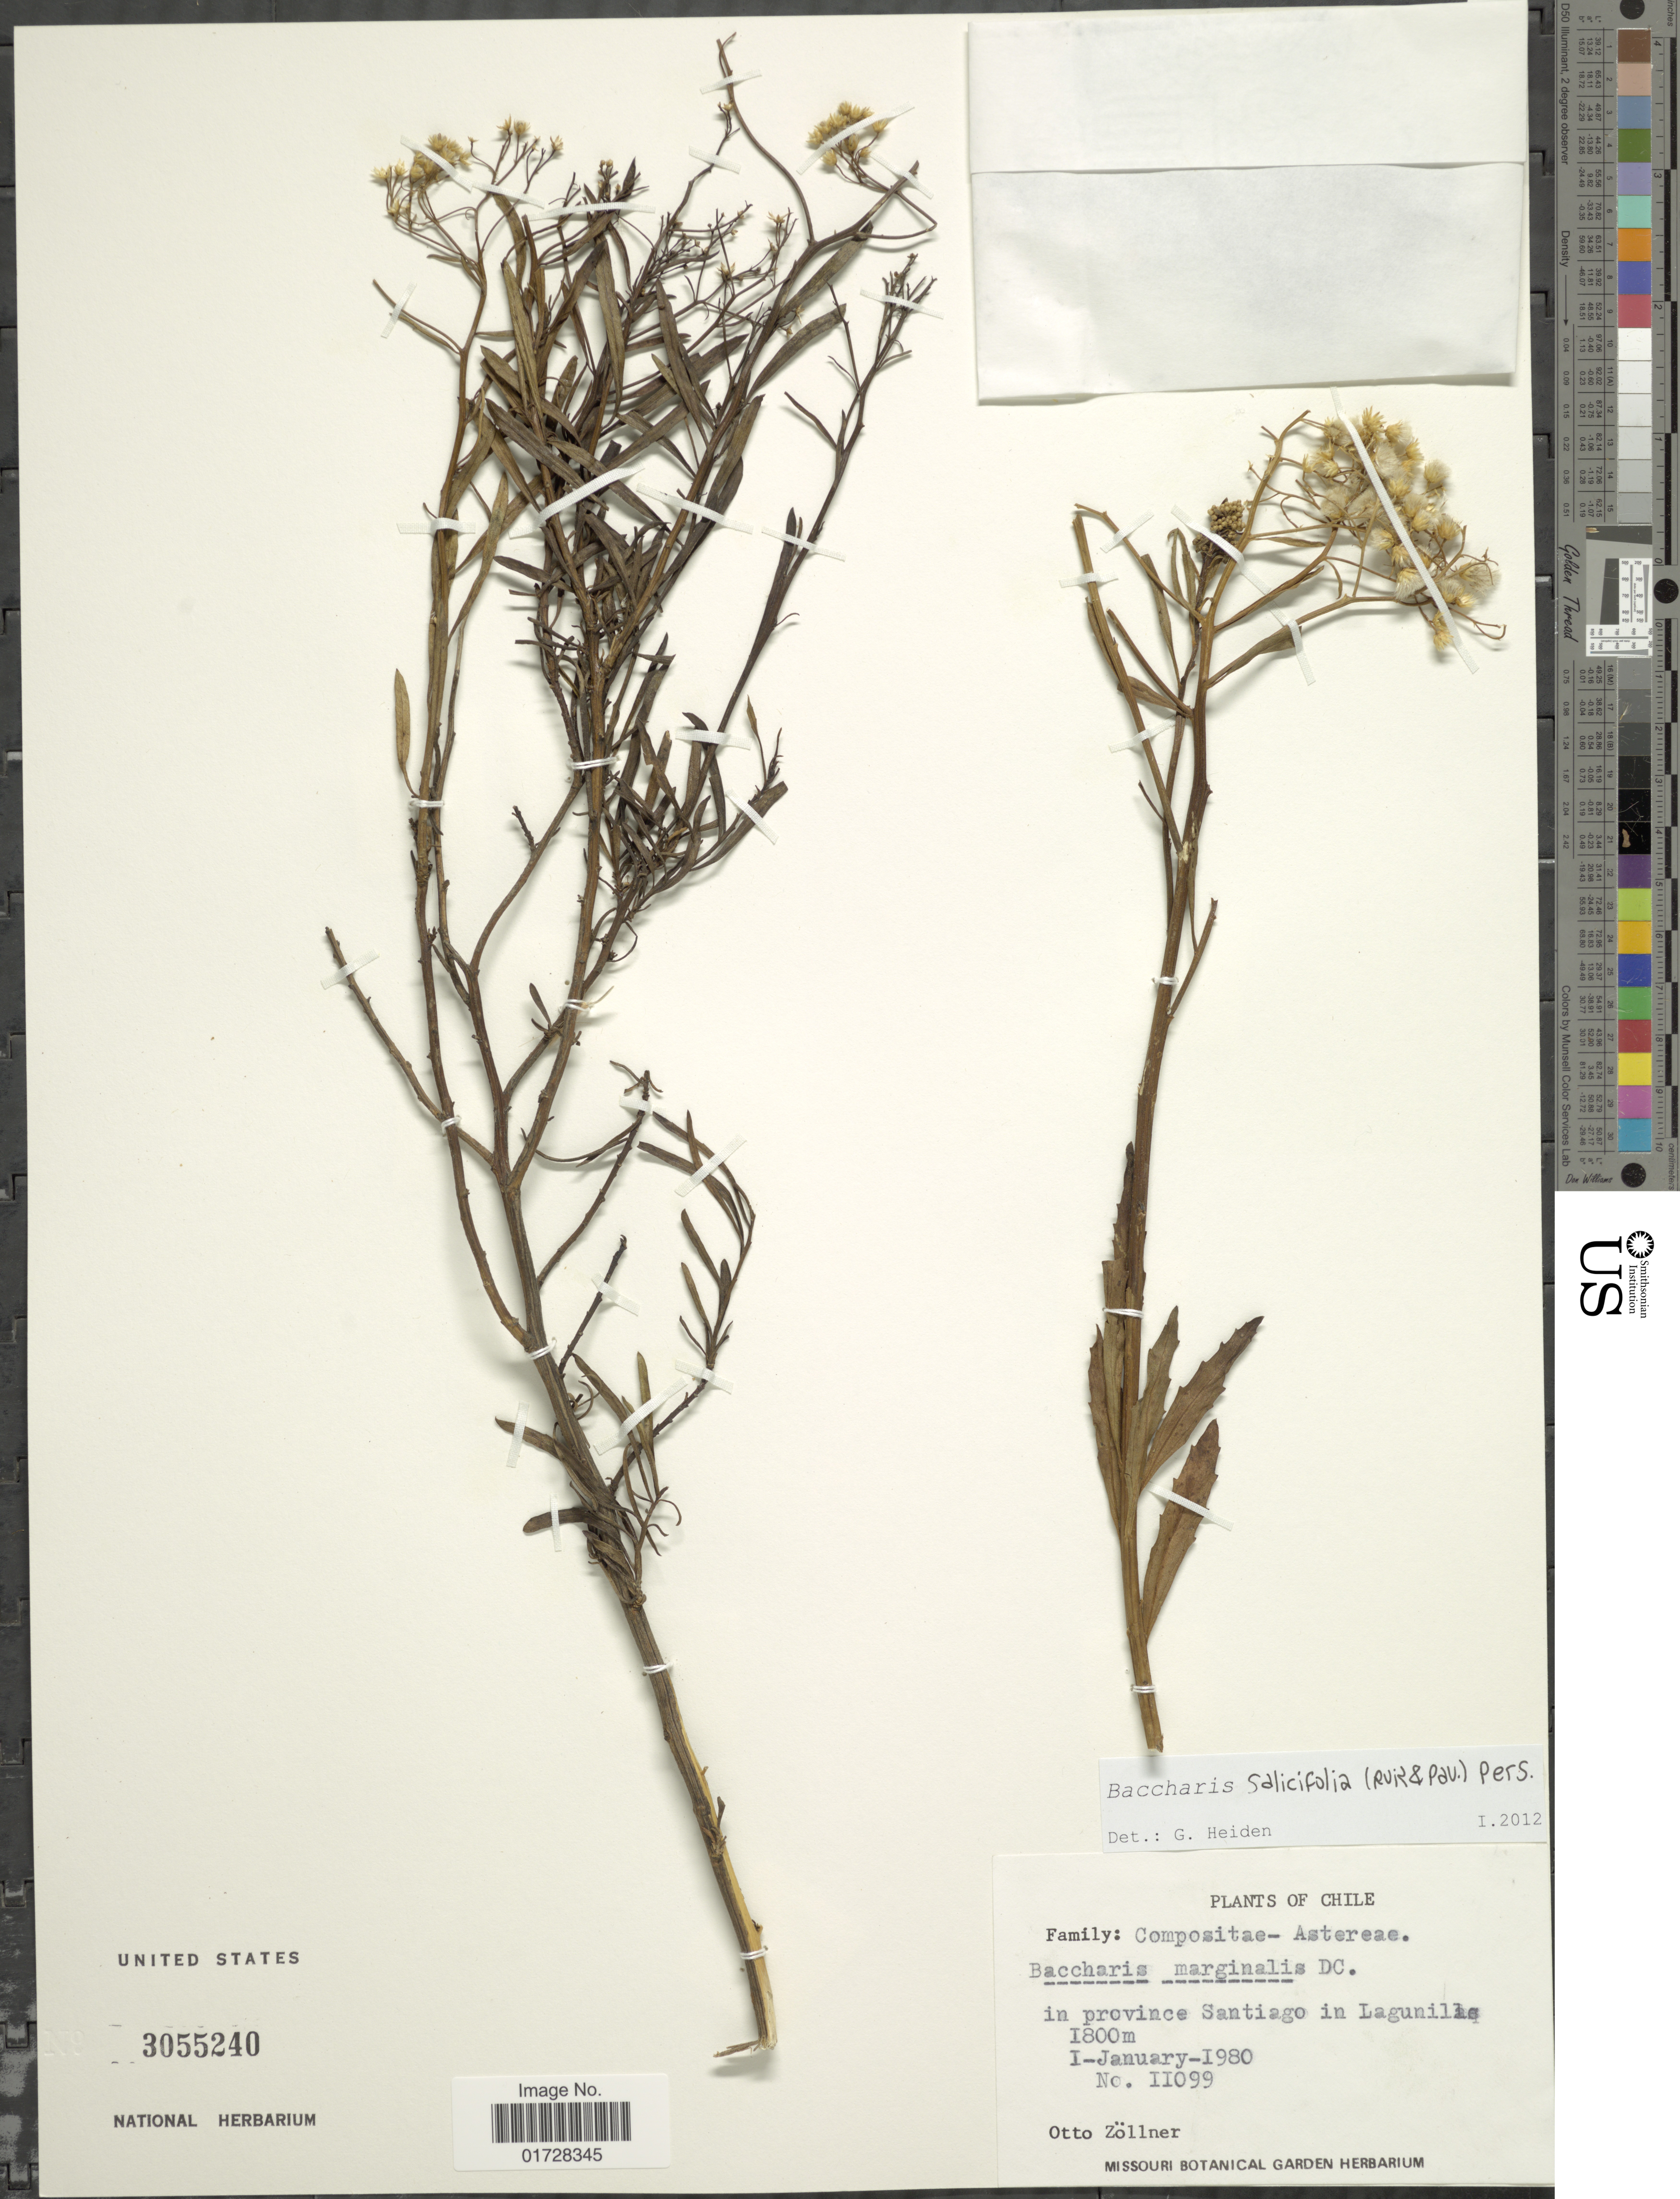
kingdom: Plantae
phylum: Tracheophyta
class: Magnoliopsida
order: Asterales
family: Asteraceae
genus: Baccharis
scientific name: Baccharis salicifolia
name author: (Ruiz & Pav.) Pers.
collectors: O. Zöllner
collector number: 11099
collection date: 1980-01-01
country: Chile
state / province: Región Metropolitana (RM)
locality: Province Santiago in Lagunillas.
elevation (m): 1800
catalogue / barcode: US 3055240